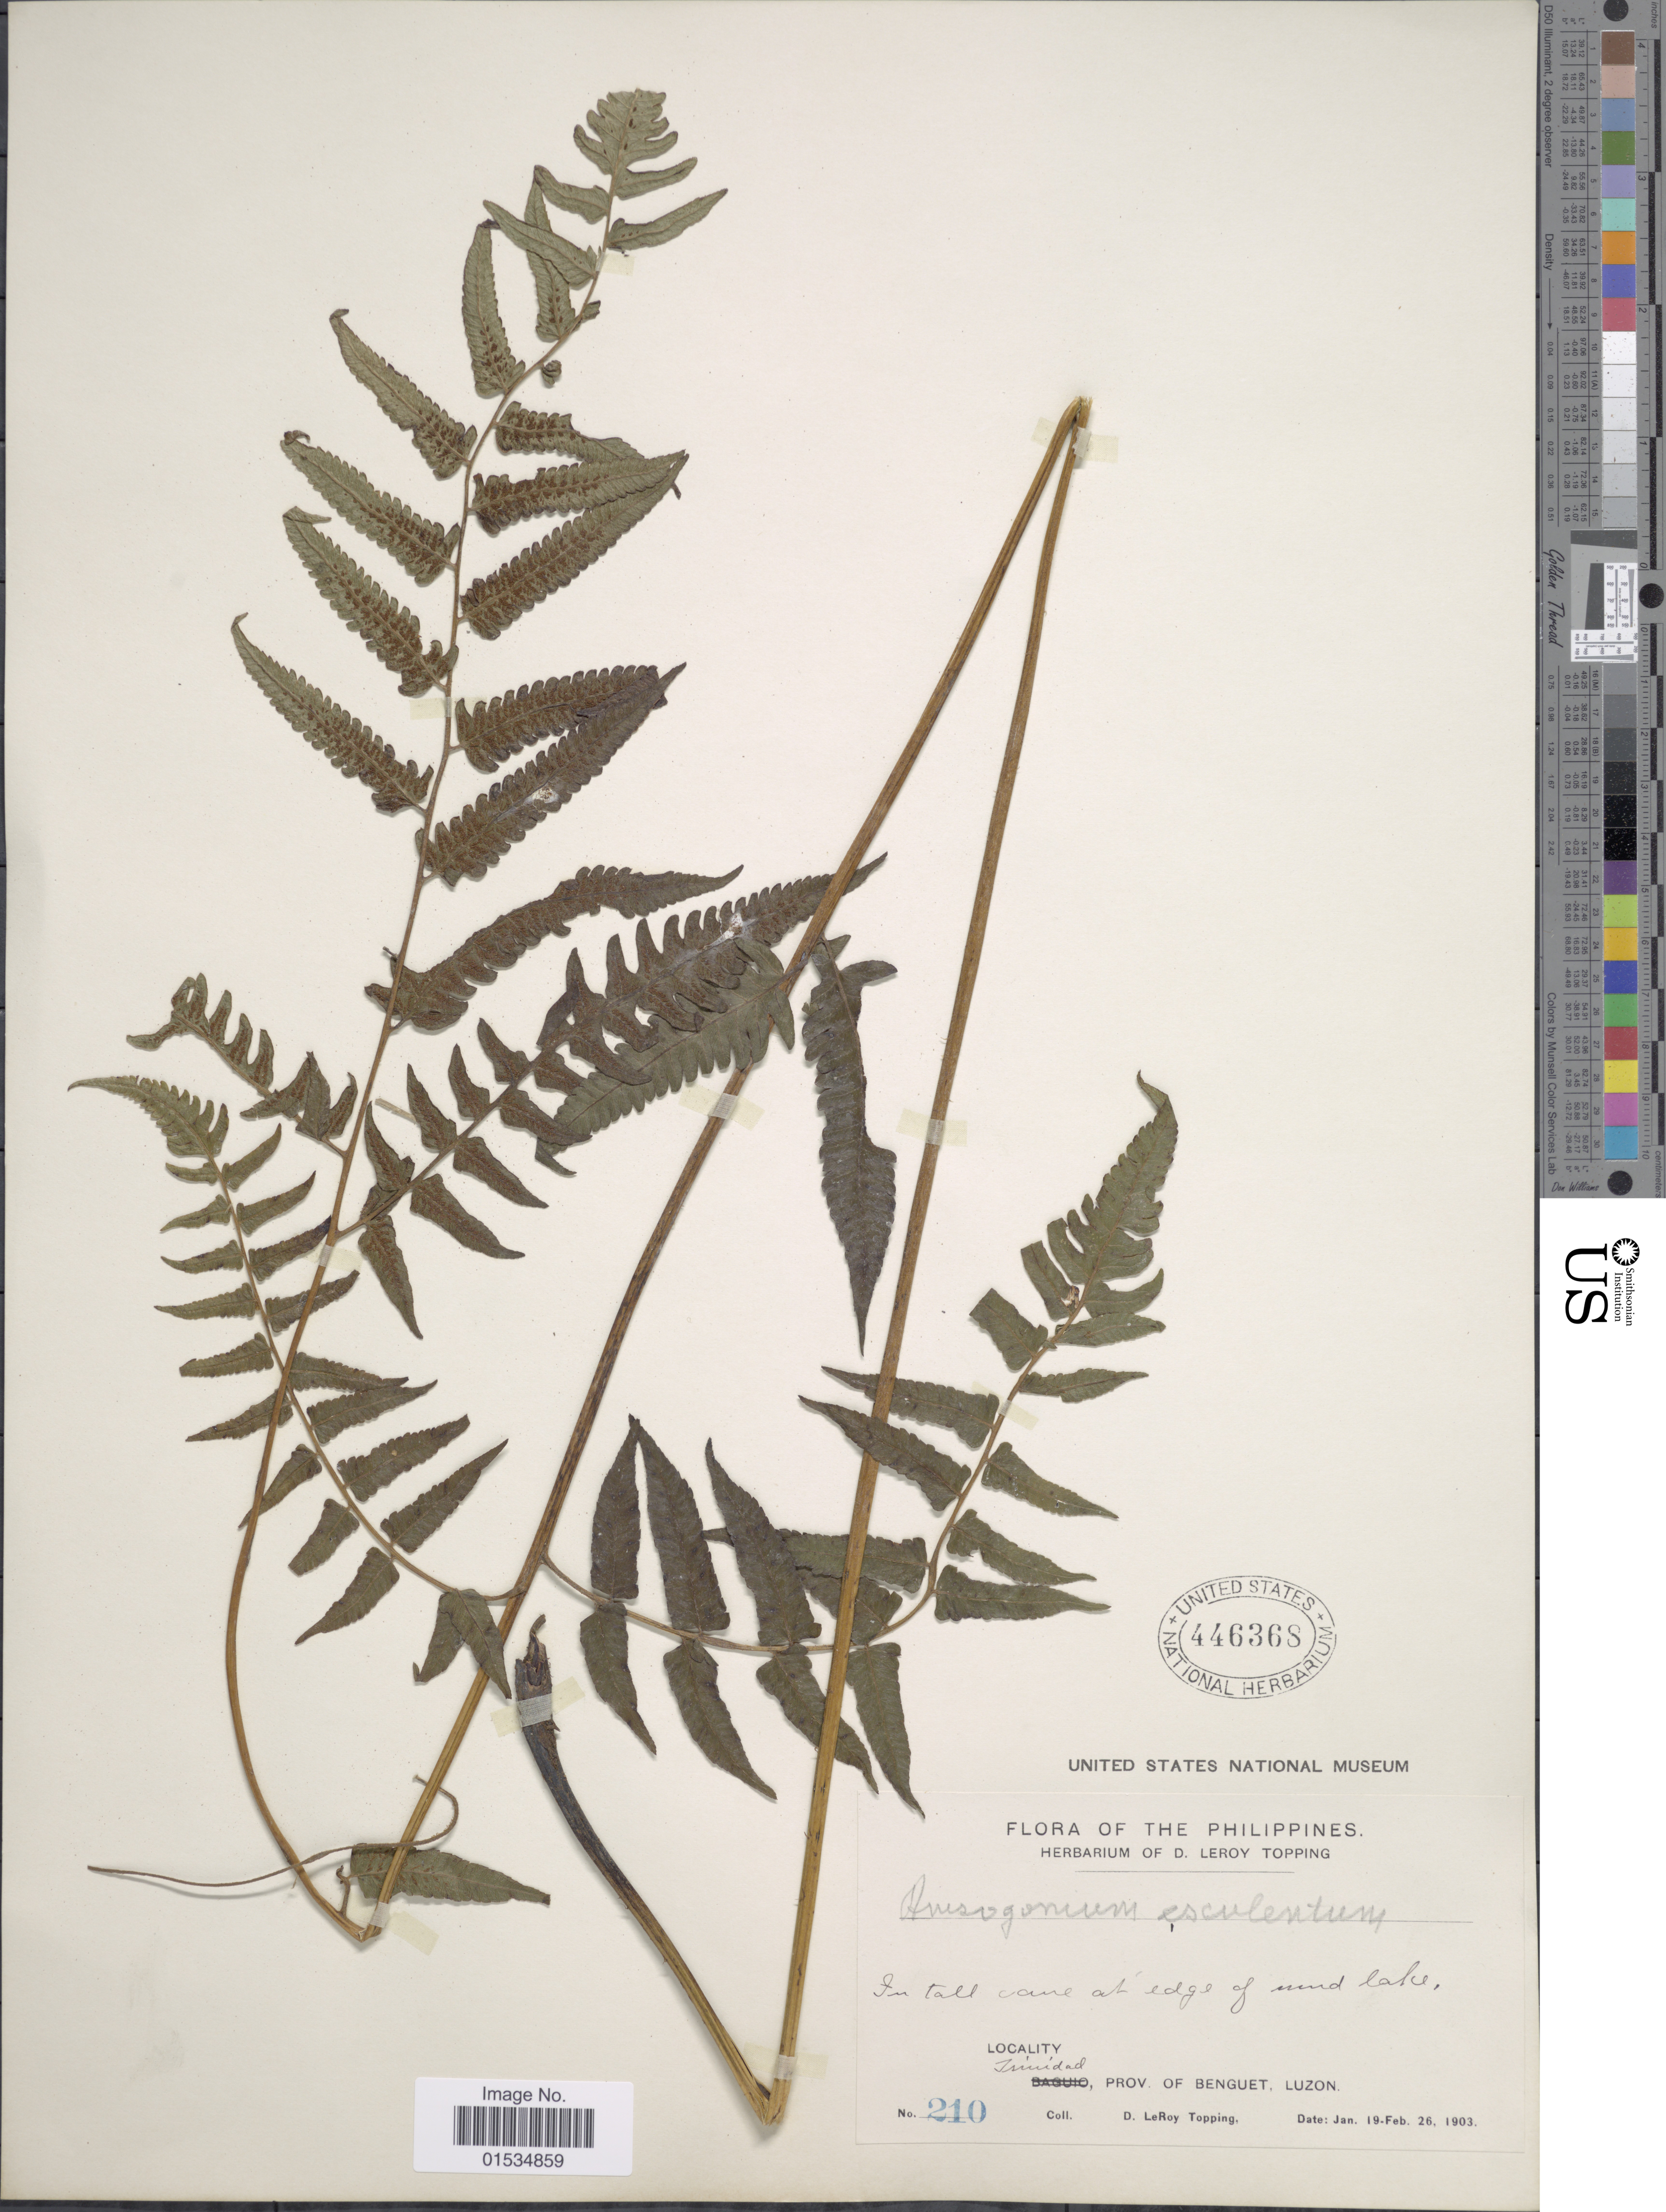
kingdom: Plantae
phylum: Tracheophyta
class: Polypodiopsida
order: Polypodiales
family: Athyriaceae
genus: Diplazium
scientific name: Diplazium esculentum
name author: (Retz.) Sw.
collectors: D. L. Topping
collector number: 210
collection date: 1903-01-19/1903-02-26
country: Philippines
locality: Trinidad, Prov. of Benguet, Luzon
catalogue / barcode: US 446368